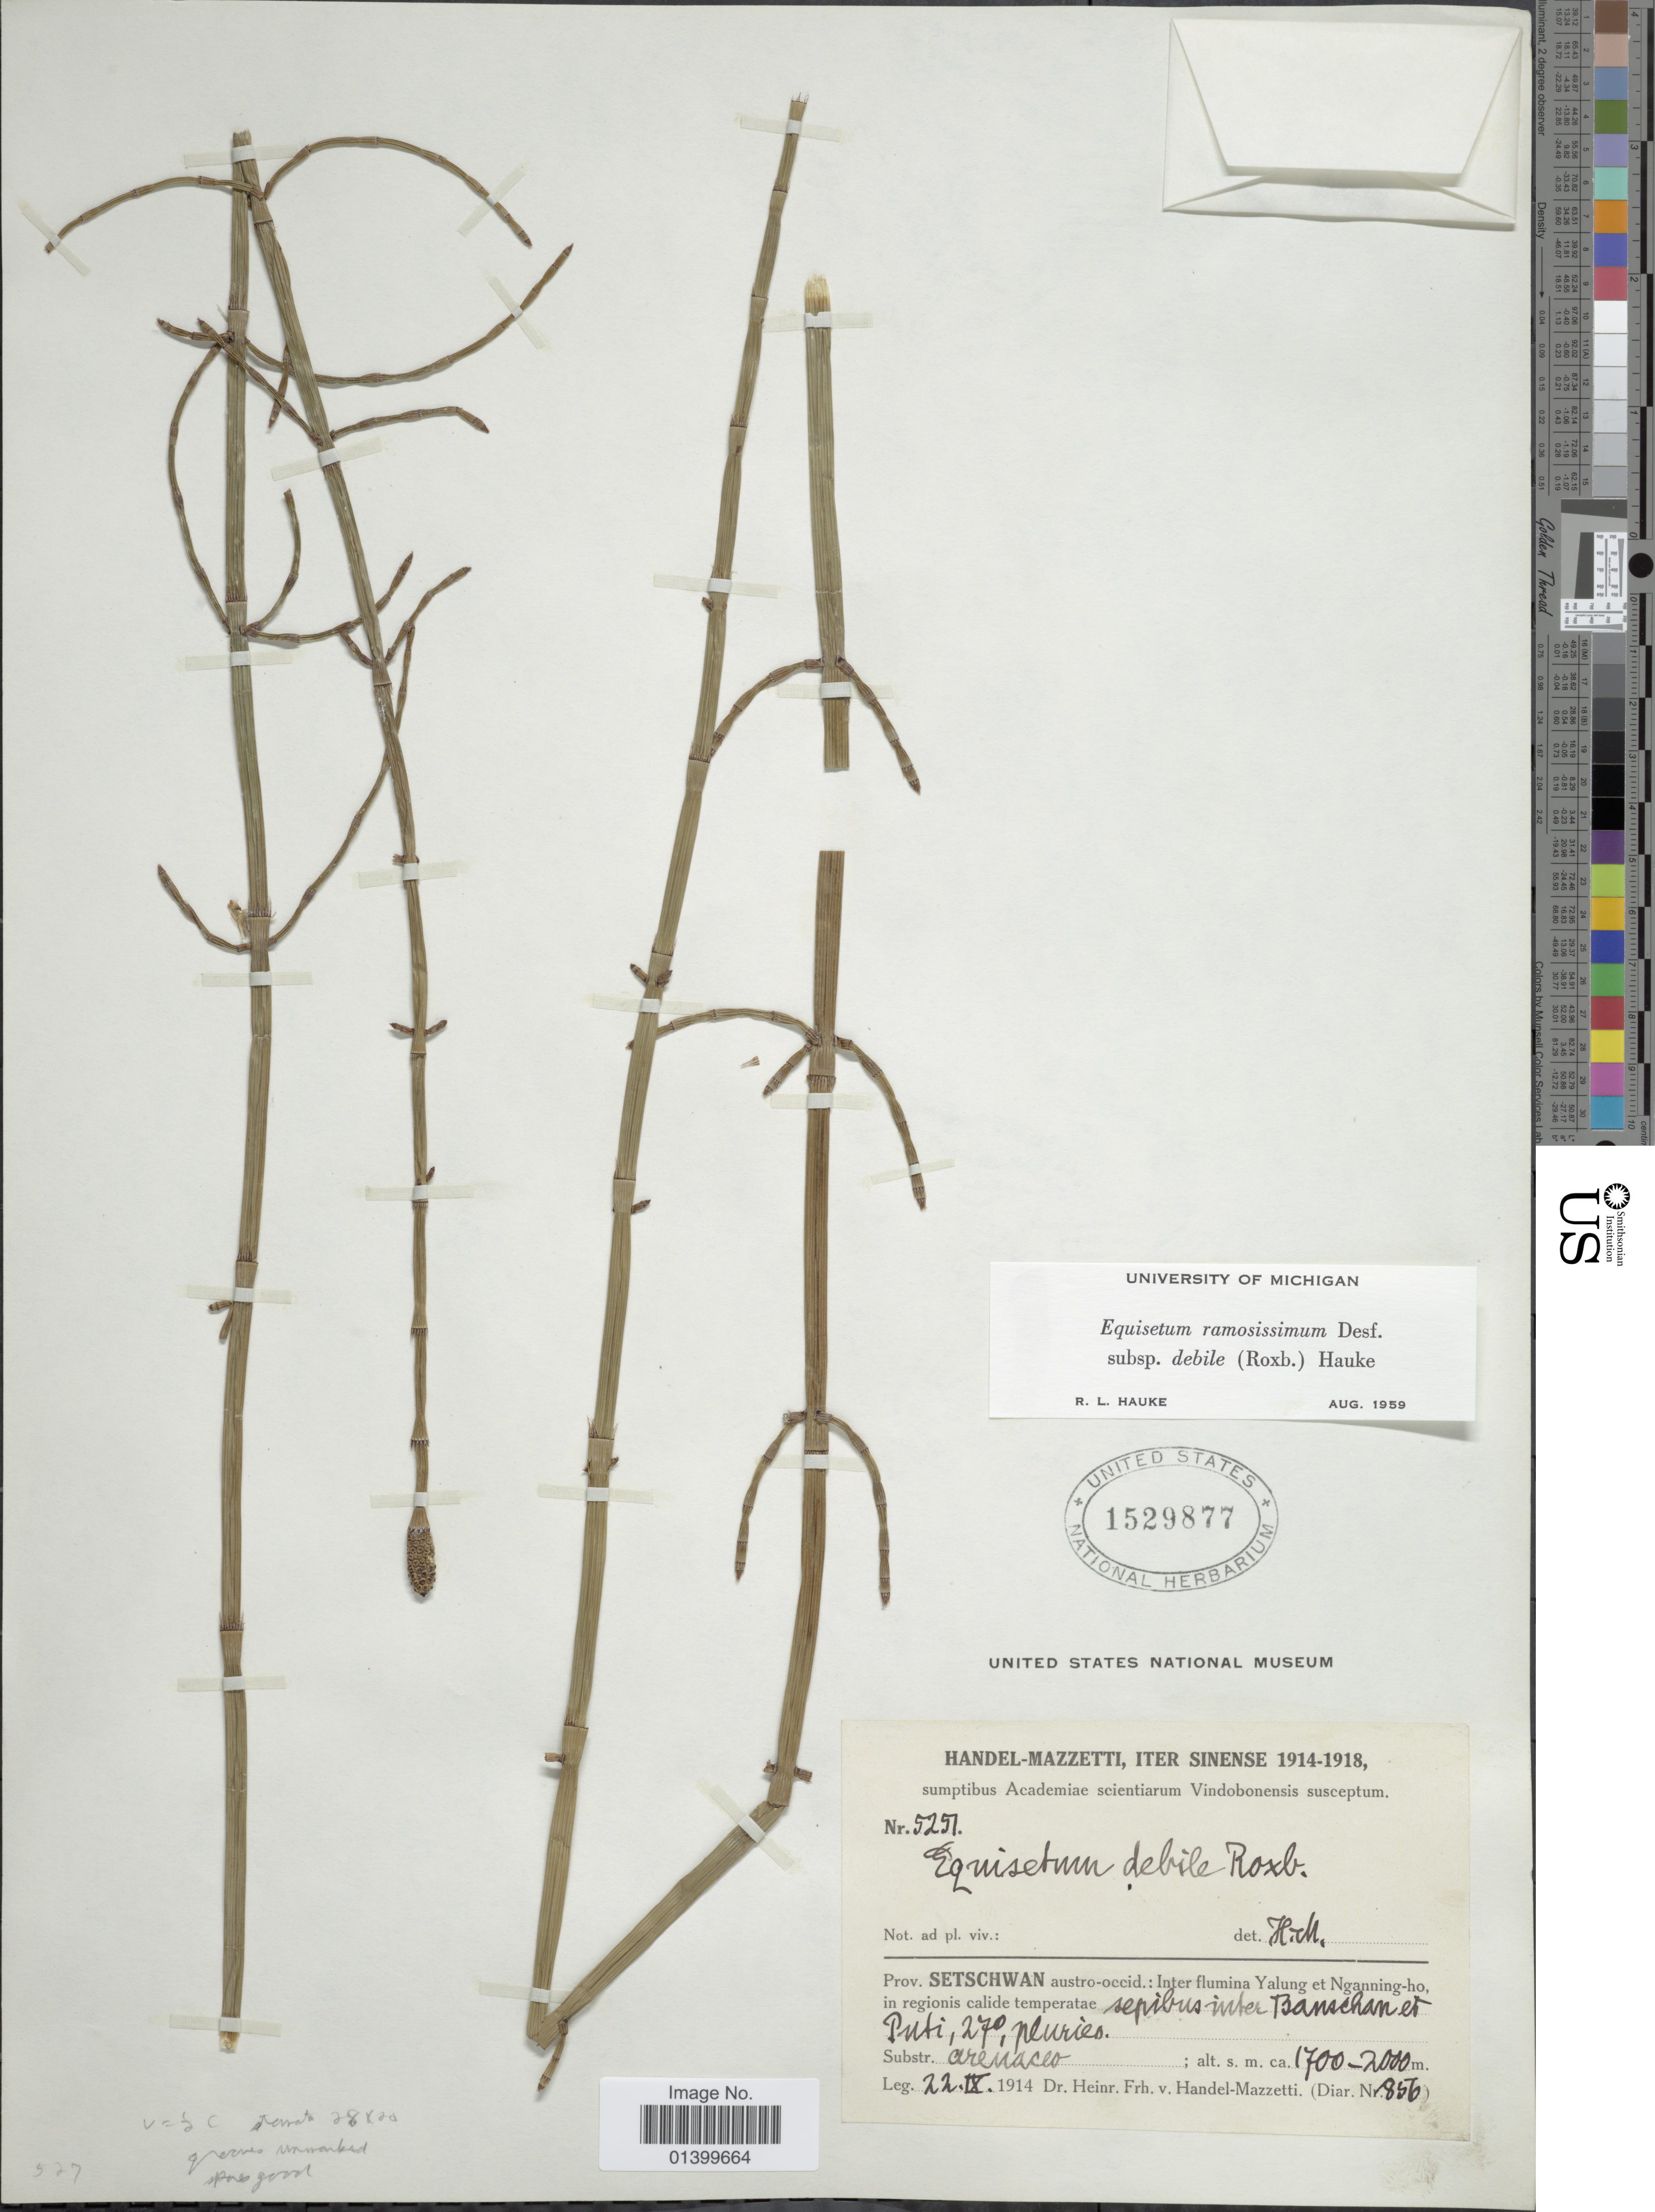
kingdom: Plantae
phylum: Tracheophyta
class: Polypodiopsida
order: Equisetales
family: Equisetaceae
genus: Equisetum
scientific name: Equisetum ramosissimum subsp. debile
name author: (Roxb. ex Vaucher) Hauke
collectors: H. Handel-Mazzetti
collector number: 5251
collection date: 1914-09-22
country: China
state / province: Sichuan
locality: Prov. Setschwan austro-occid.: Inter flumina Yalung et Nganning-ho, in regionis calide temperatae sepibus inter Banschan et Puti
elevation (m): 1700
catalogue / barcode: US 1529877